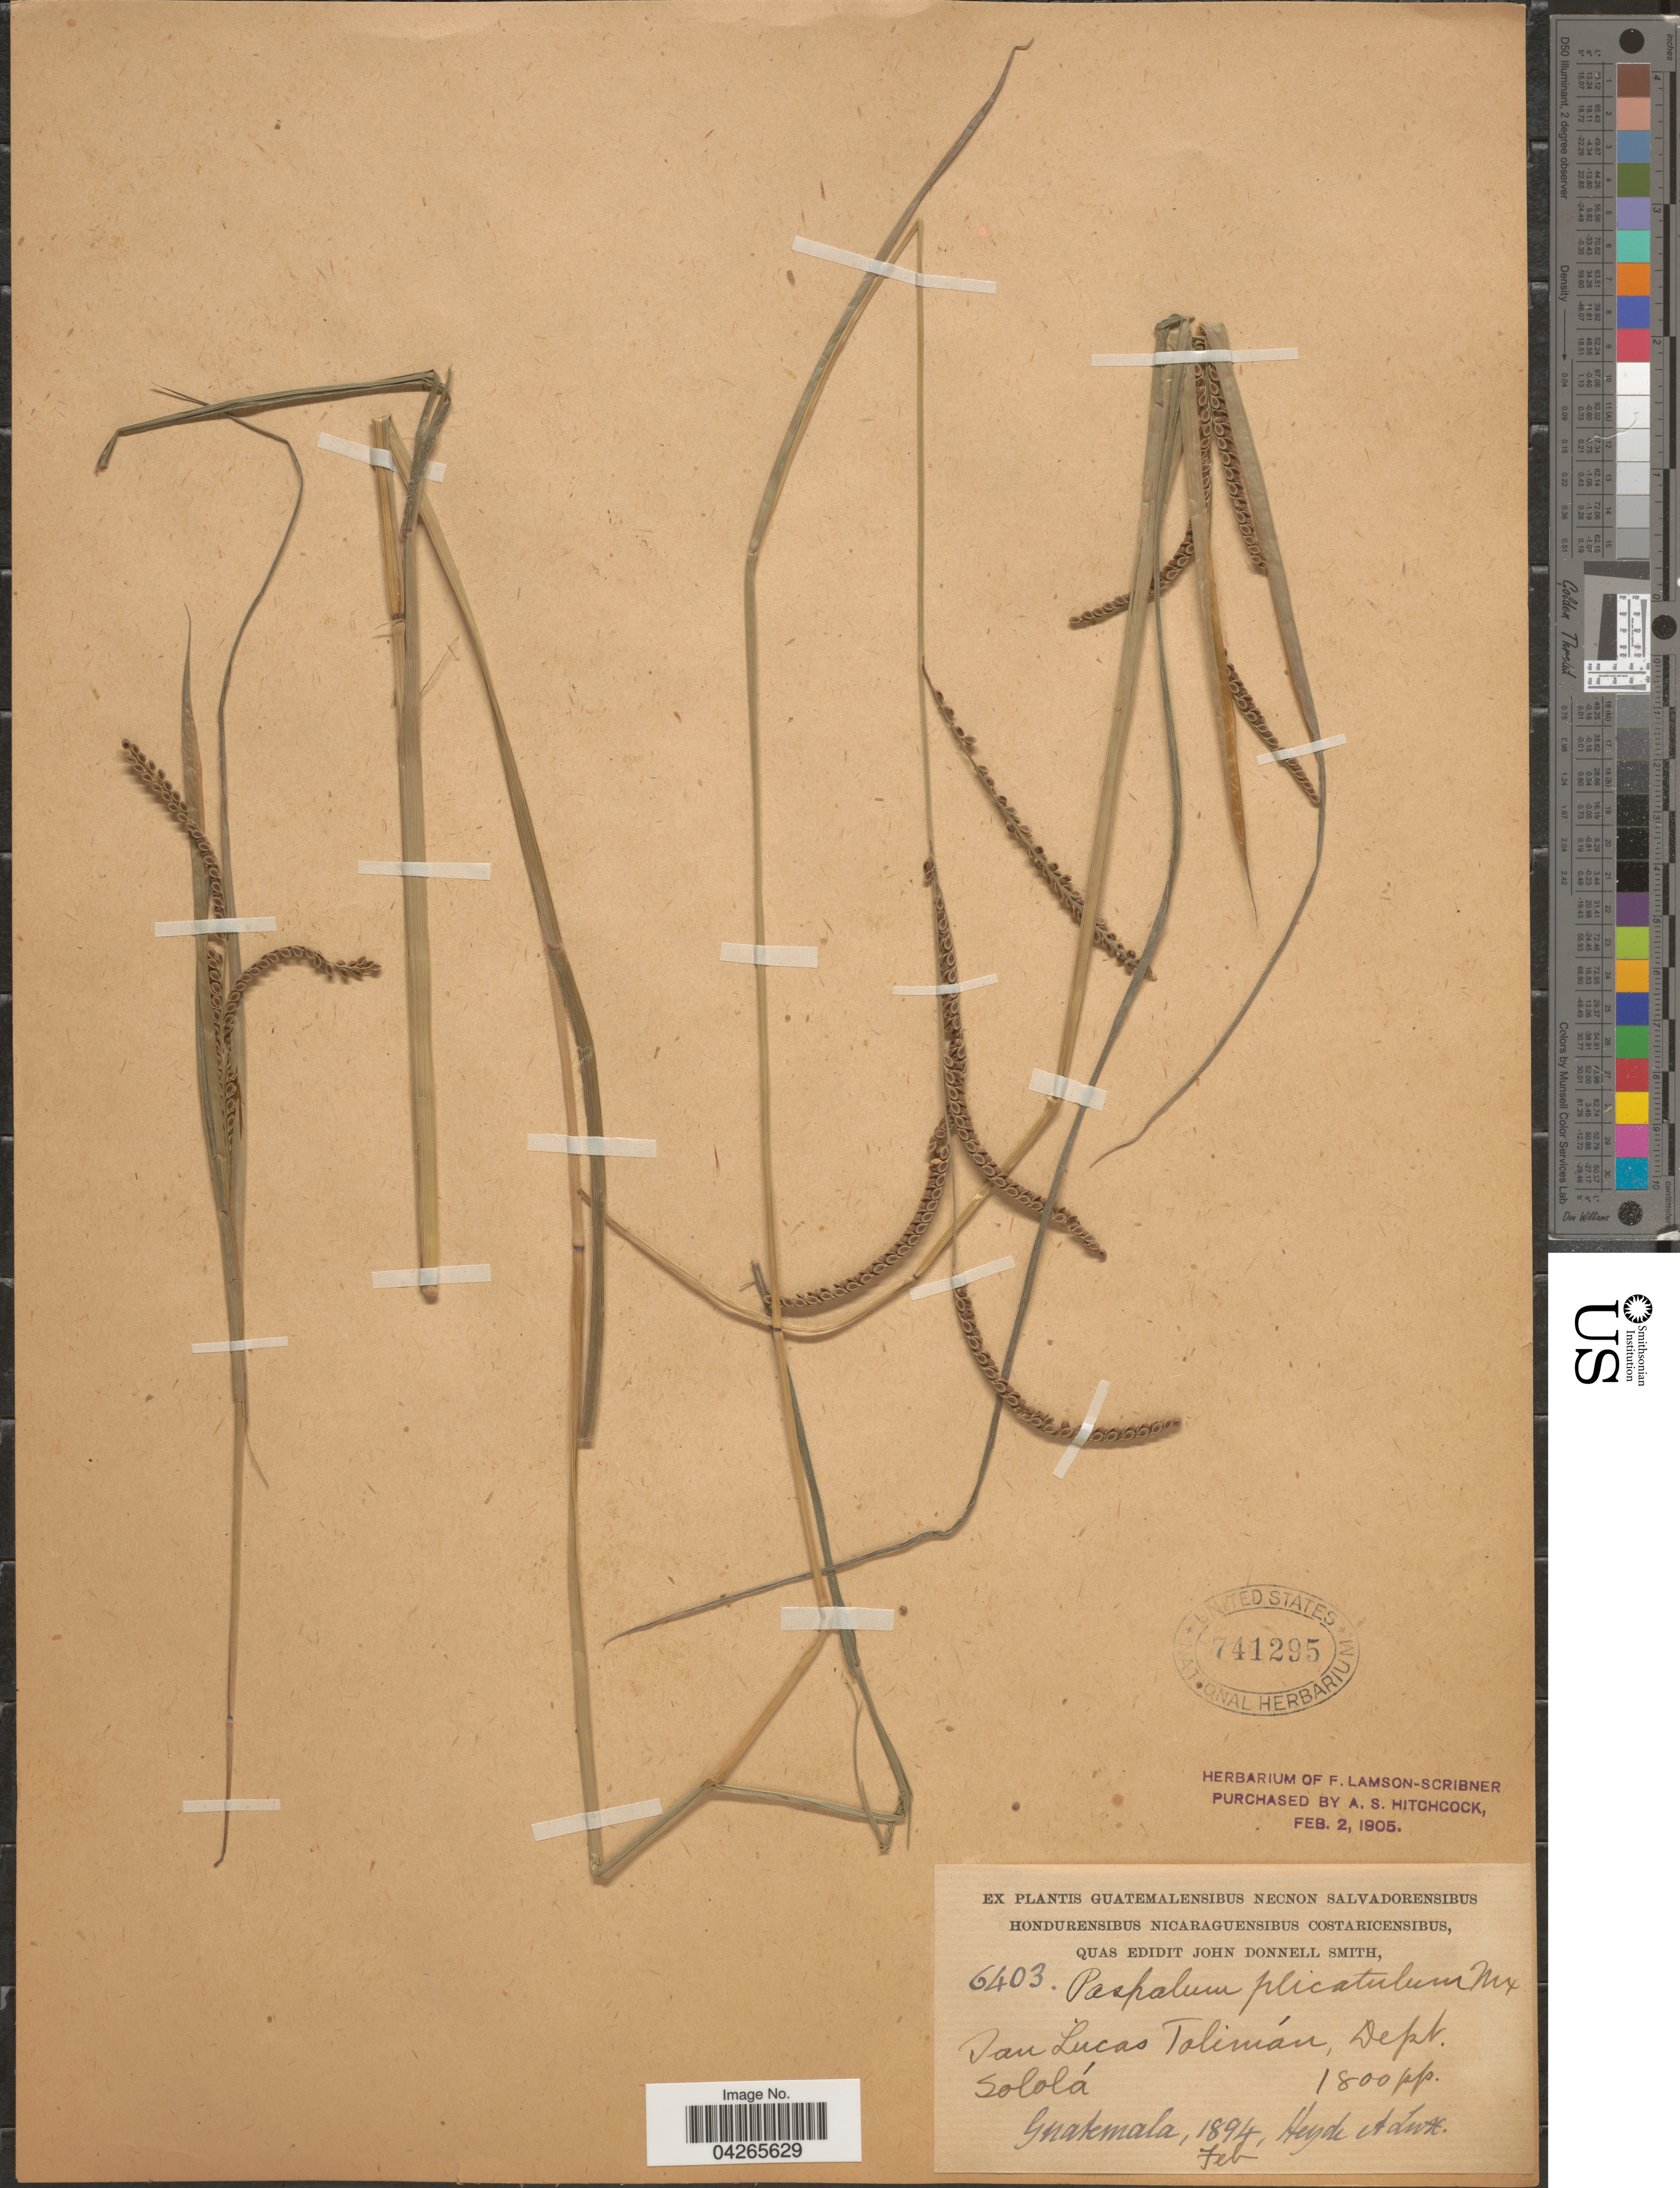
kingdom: Plantae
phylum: Tracheophyta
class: Liliopsida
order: Poales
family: Poaceae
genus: Paspalum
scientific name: Paspalum plicatulum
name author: Michx.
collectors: Heyde & Lux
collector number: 6403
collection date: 1894-02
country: Guatemala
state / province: Solola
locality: San Lucas Tolimán, Dept. Sololá.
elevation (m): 549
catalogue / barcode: US 741295